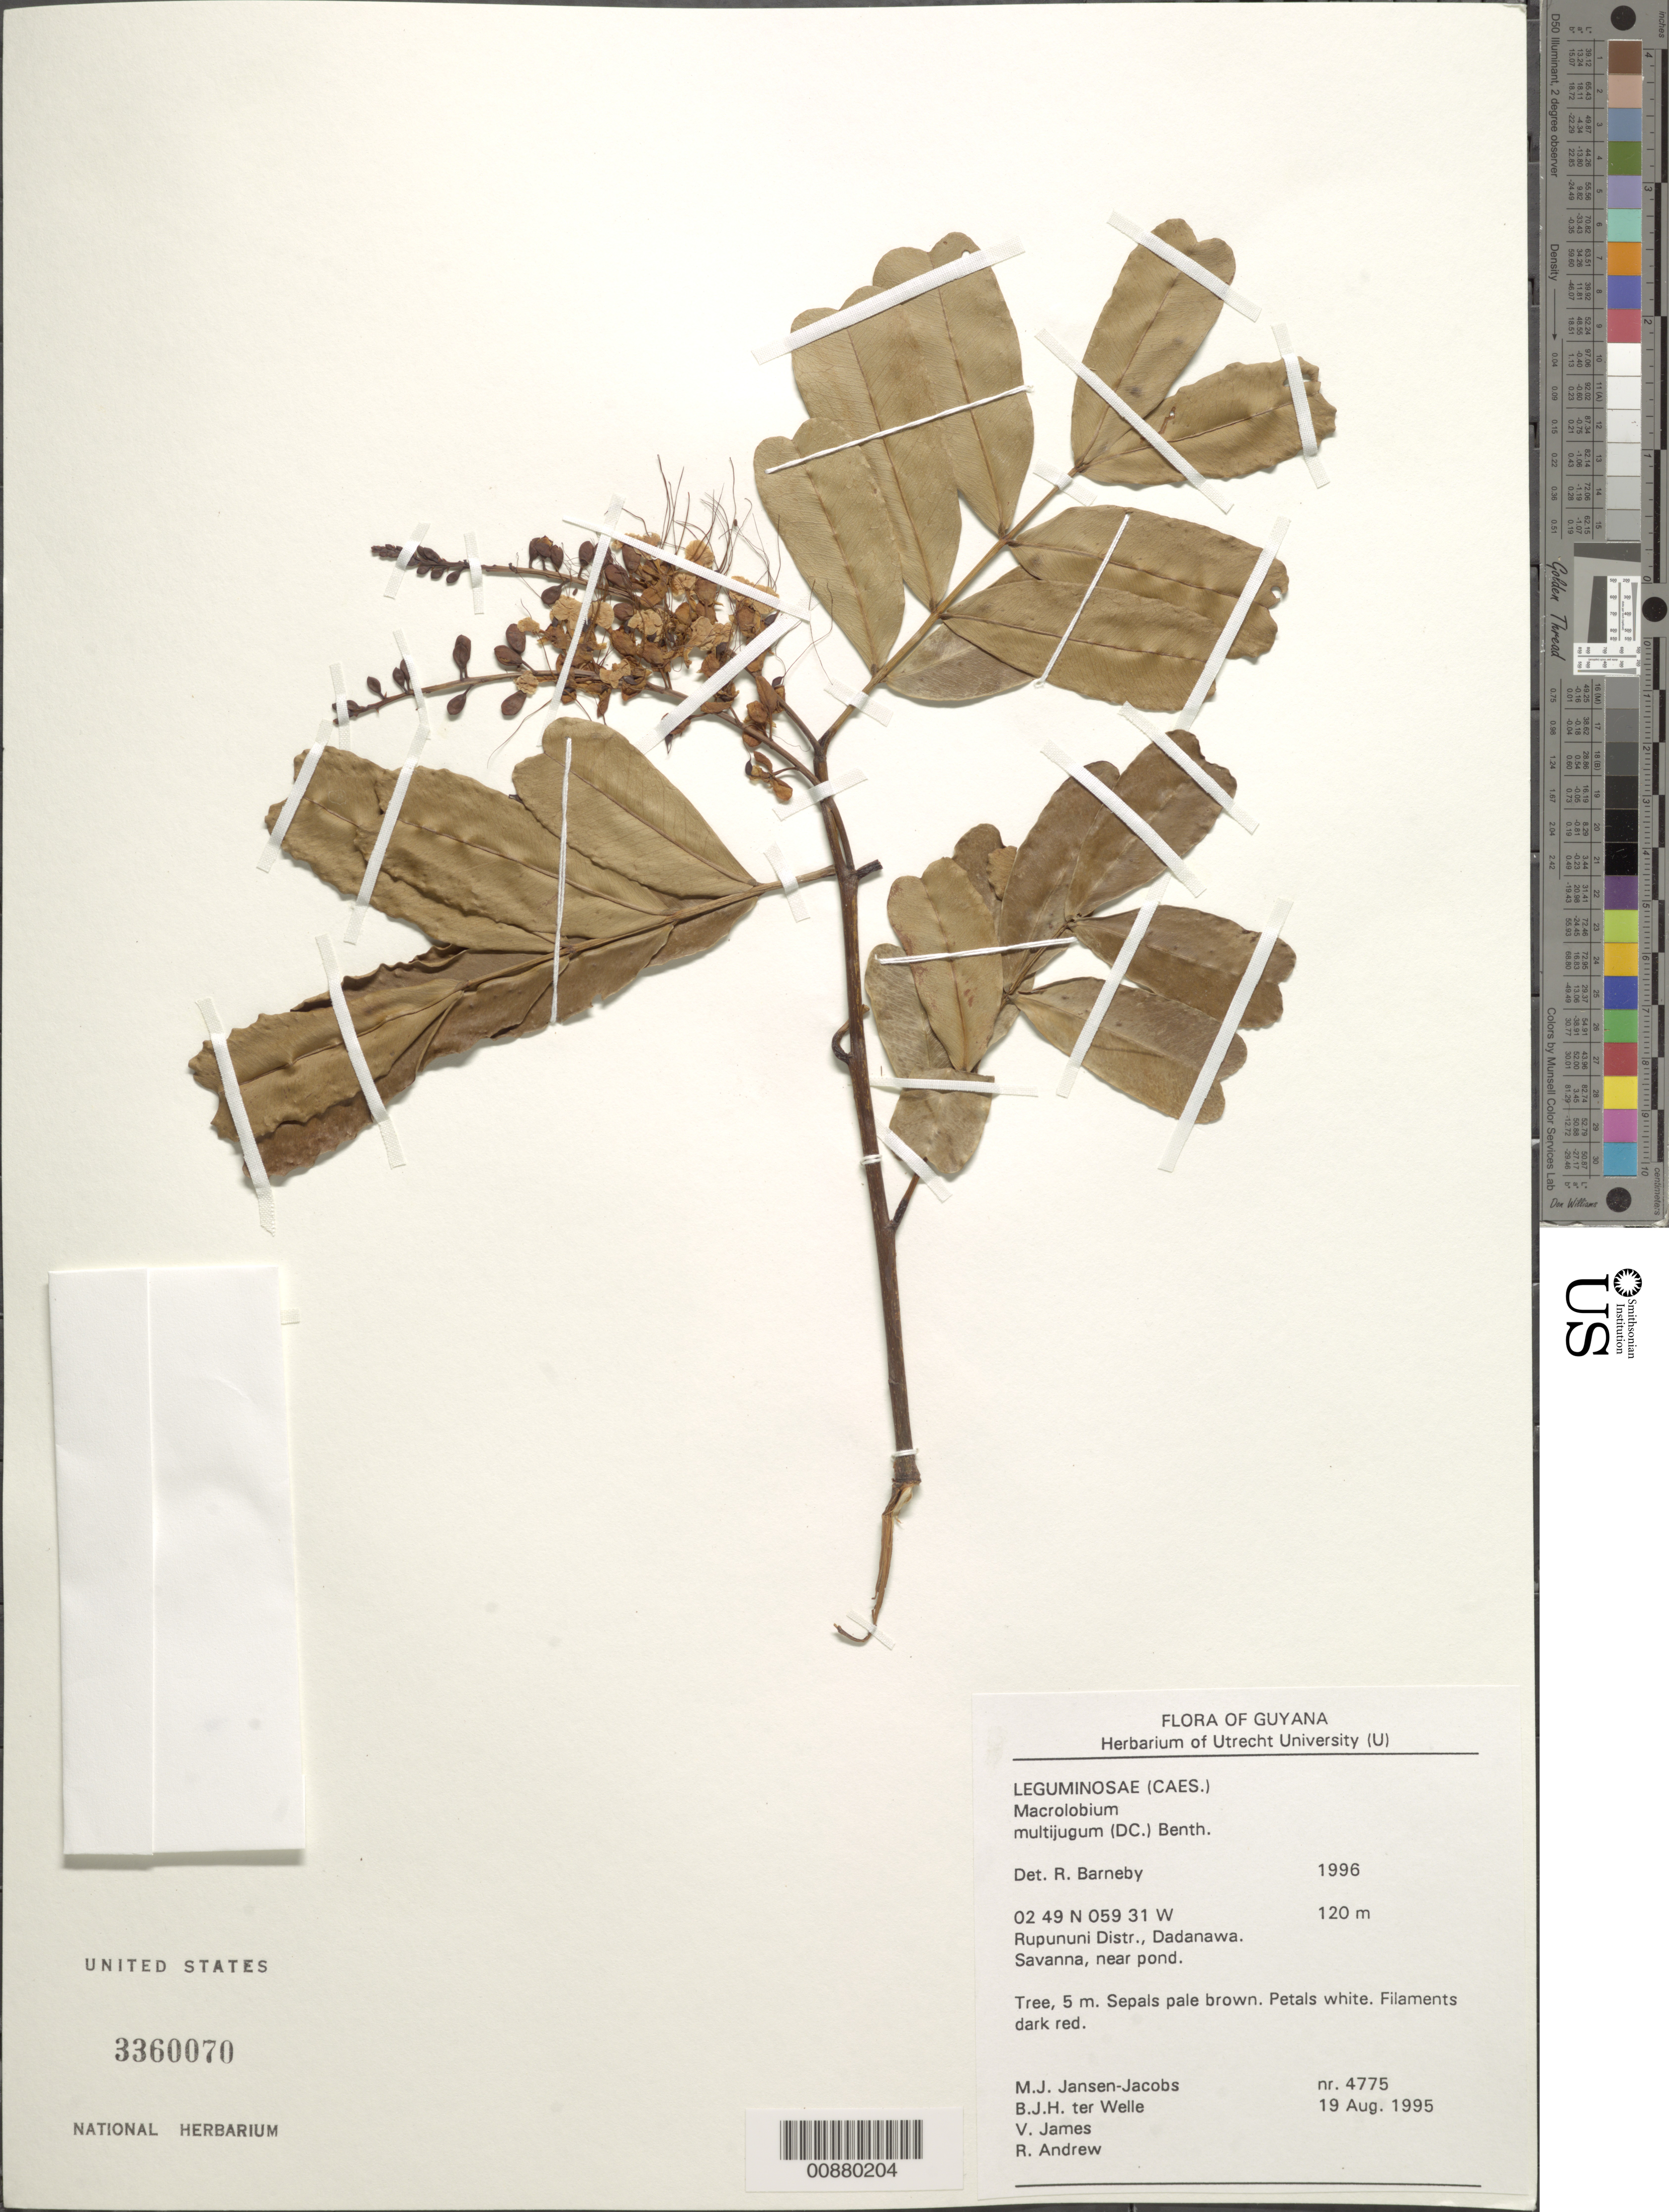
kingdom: Plantae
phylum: Tracheophyta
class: Magnoliopsida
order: Fabales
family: Fabaceae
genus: Macrolobium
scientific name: Macrolobium multijugum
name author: (DC.) Benth.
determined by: Barneby, Rupert C., (NY)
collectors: M. J. Jansen-Jacobs, B. Welle, V. James & R. Andrew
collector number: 4775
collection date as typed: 19-Aug-95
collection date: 1995-08-19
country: Guyana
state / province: U. Takutu-U. Essequibo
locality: Dadanawa, Rupununi River, Rupununi District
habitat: Savanna, near pond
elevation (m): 120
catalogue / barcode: US 3360070